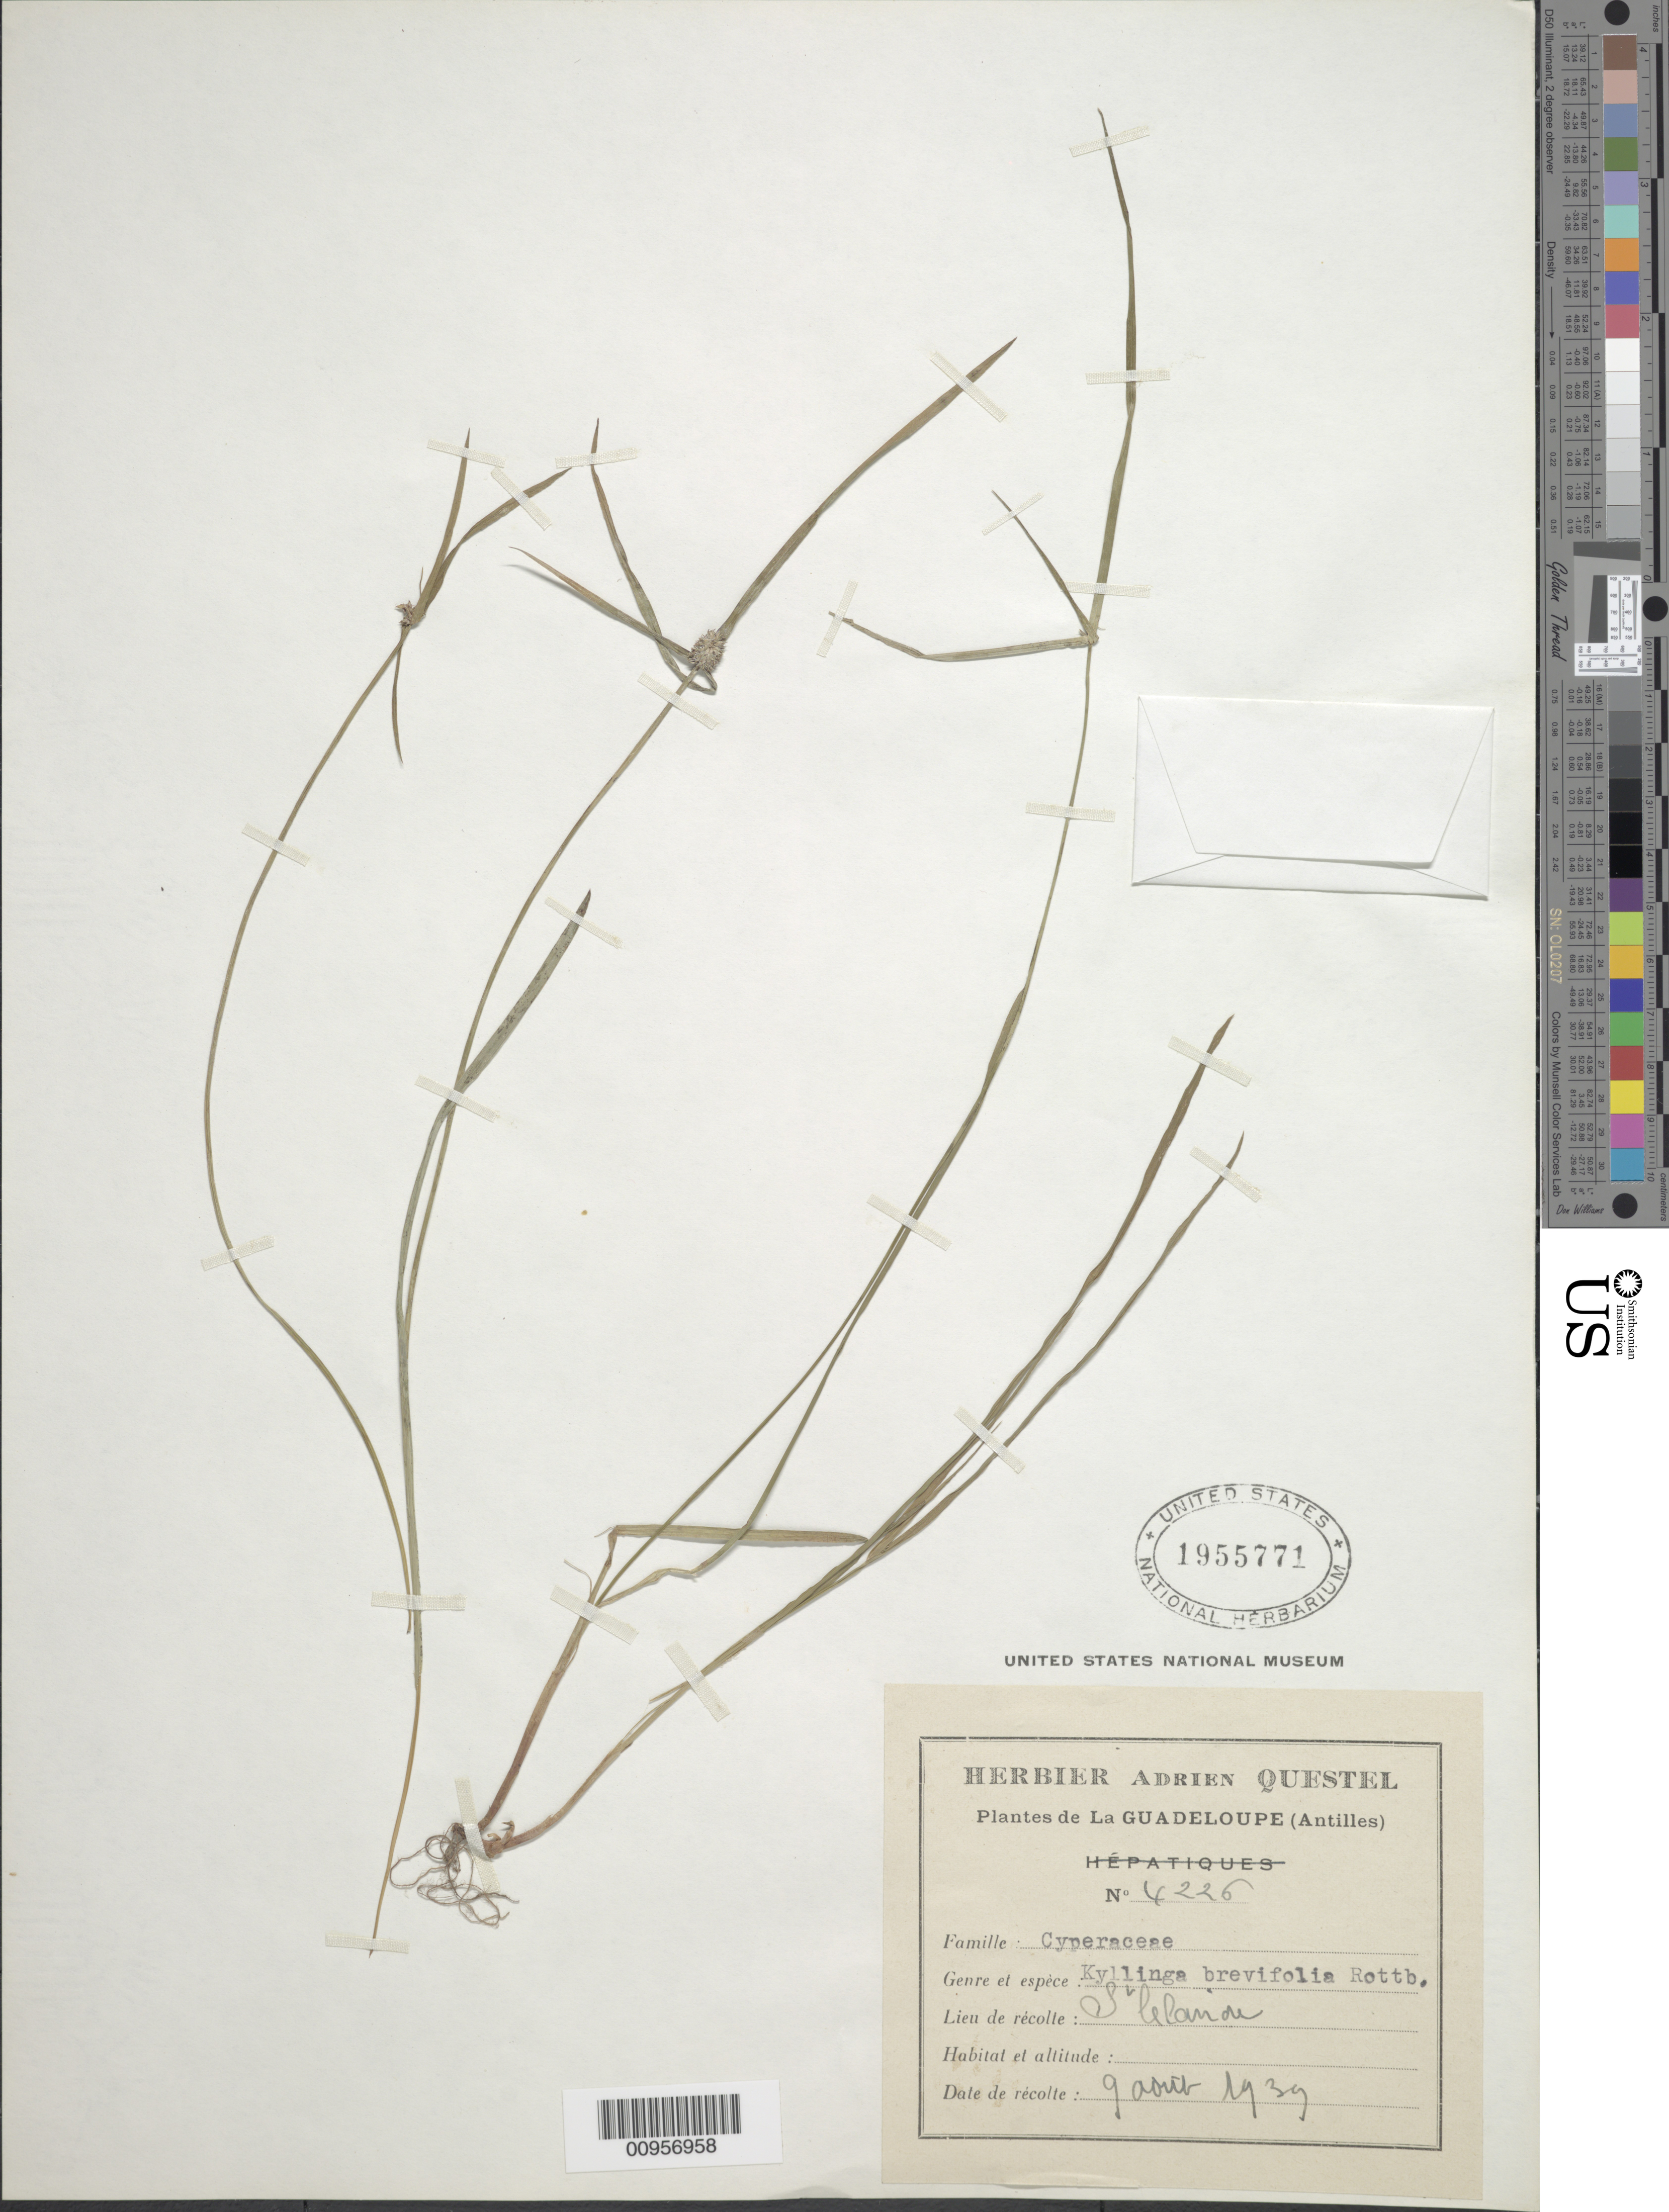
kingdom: Plantae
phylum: Tracheophyta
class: Liliopsida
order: Poales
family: Cyperaceae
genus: Cyperus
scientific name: Cyperus brevifolius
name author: (Rottb.) Hassk.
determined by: Strong, M. T., (US), Smithsonian Institution - National Museum of Natural History (UNITED STATES)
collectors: A. Questel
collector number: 4226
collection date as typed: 09 Aug 1939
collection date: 1939-08-09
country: Guadeloupe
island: Basse Terre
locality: St. Claude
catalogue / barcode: US 1955771